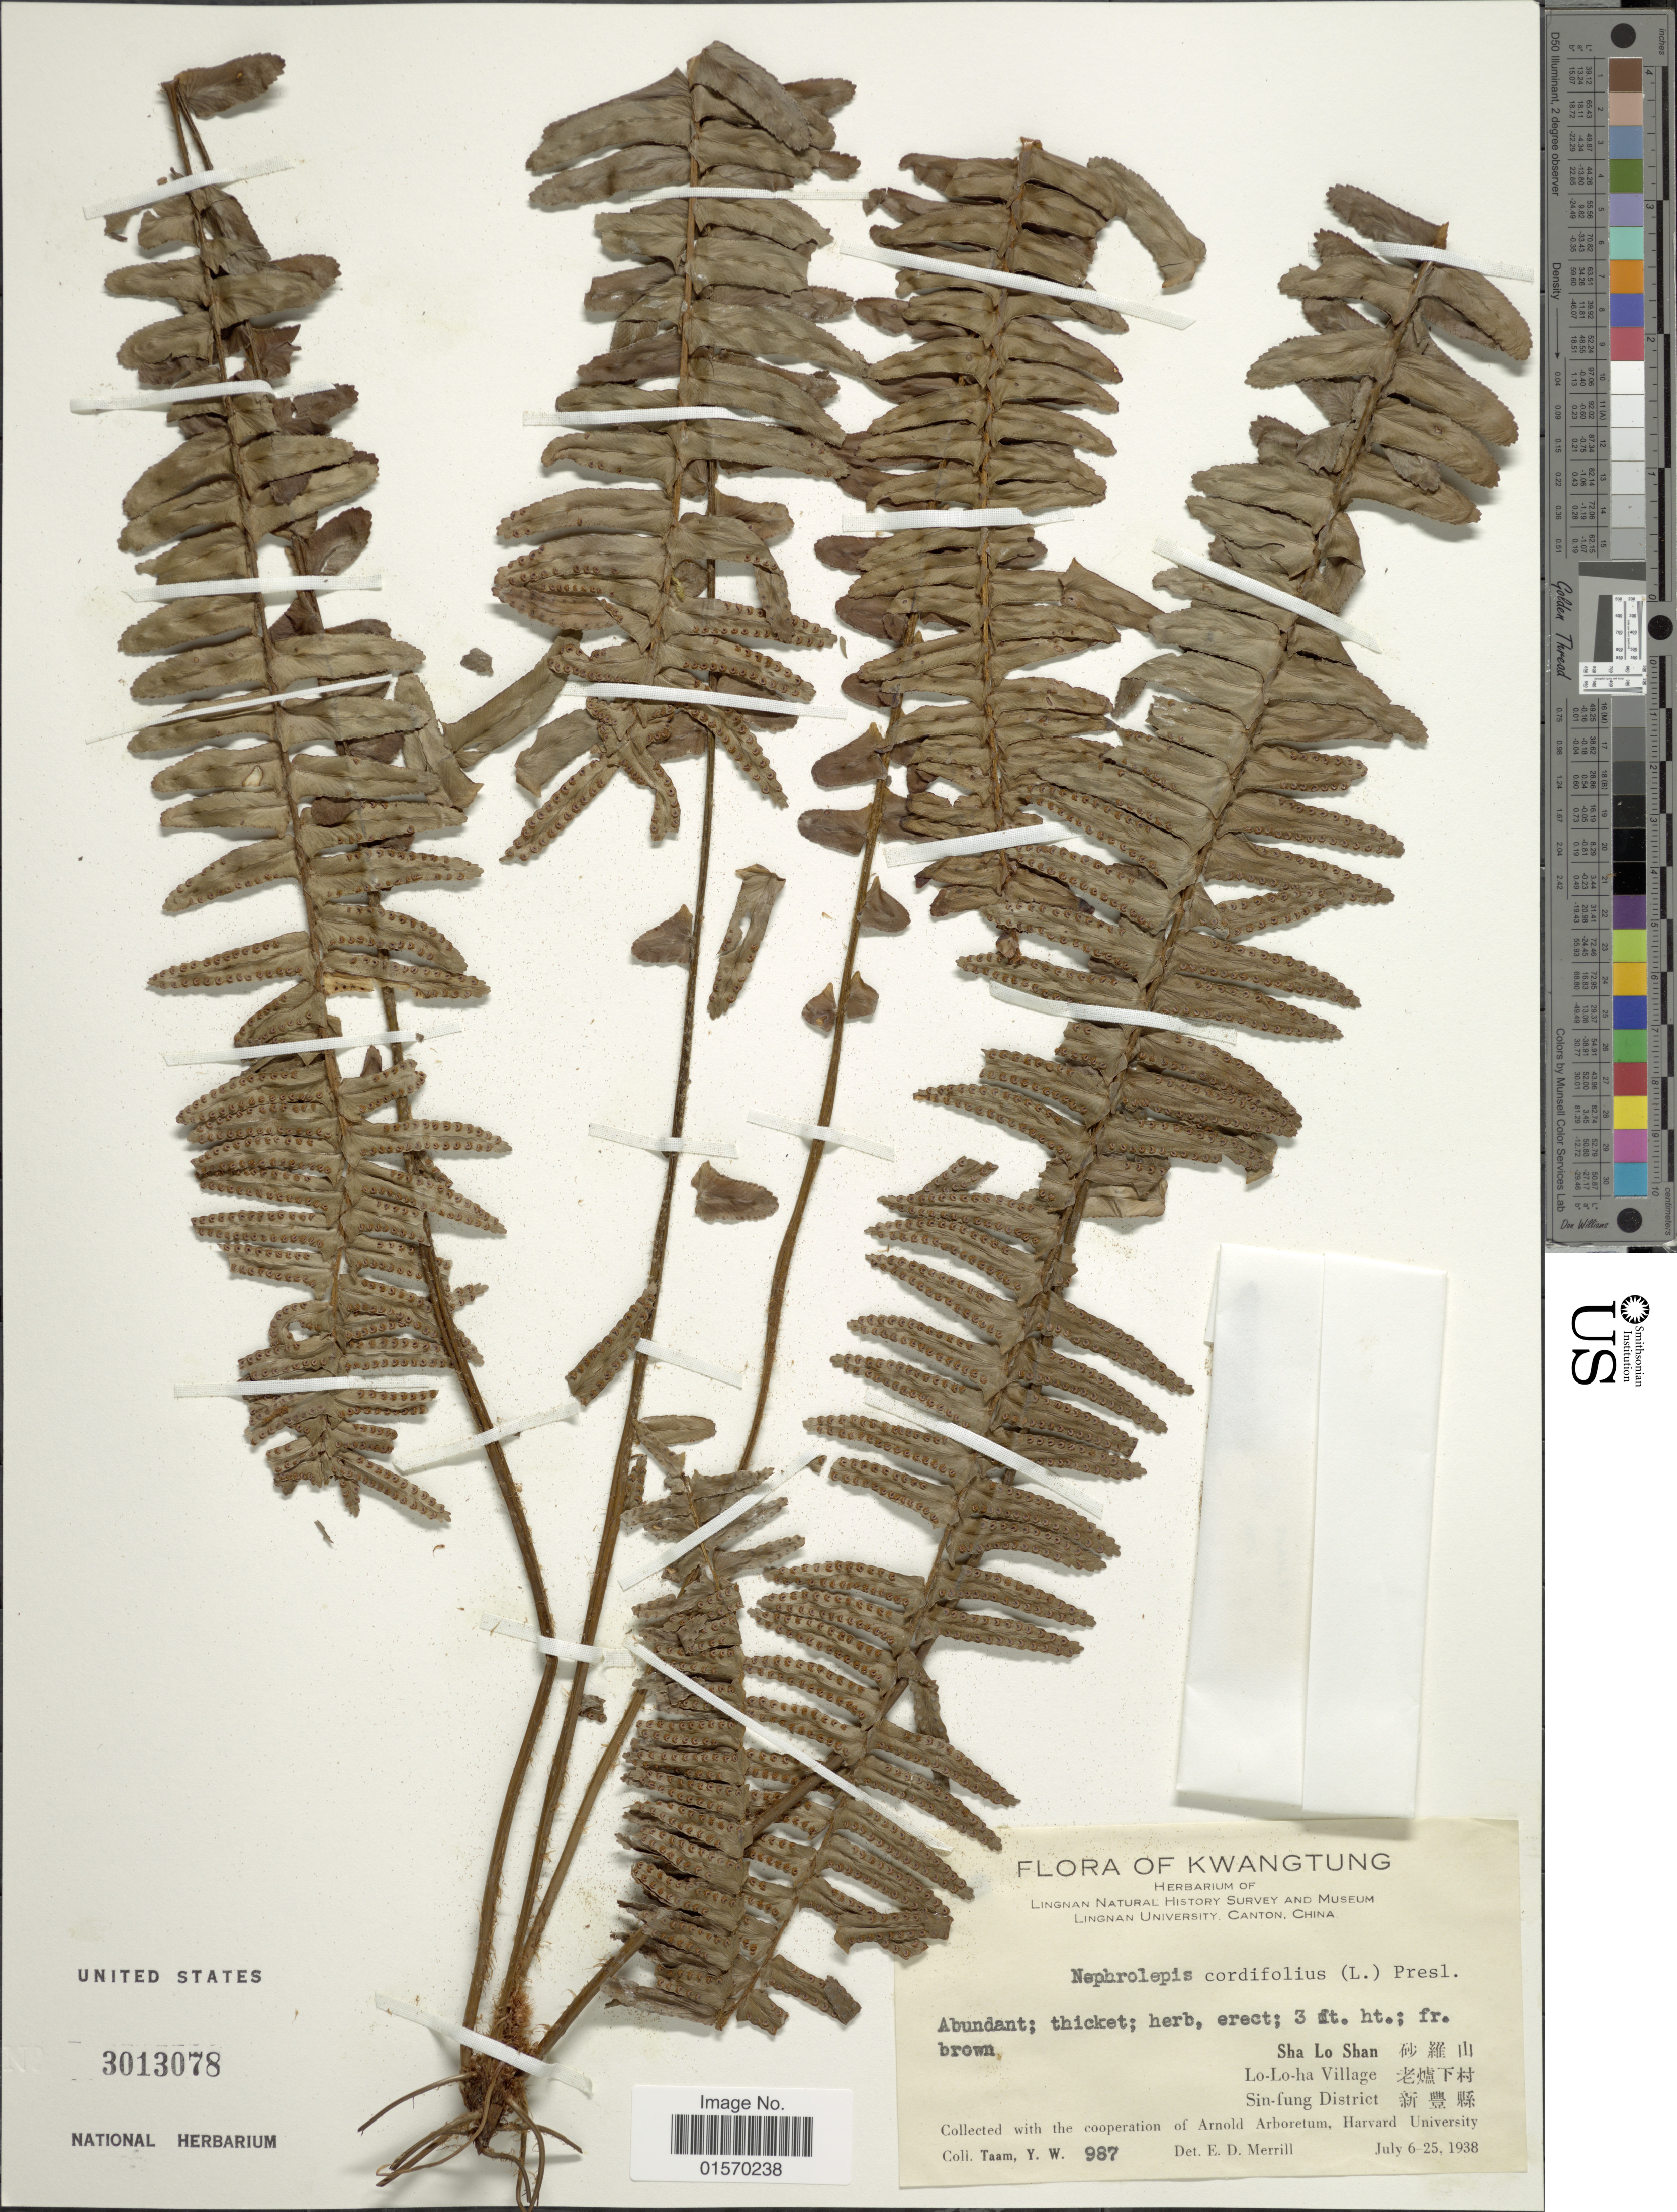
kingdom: Plantae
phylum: Tracheophyta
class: Polypodiopsida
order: Polypodiales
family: Nephrolepidaceae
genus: Nephrolepis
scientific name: Nephrolepis cordifolia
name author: (L.) C. Presl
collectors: Y. W. Taam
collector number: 987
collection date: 1938-07-06/1938-07-25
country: China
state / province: Guangdong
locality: Sha Lo Shan. Lo-Lo-ha Village. Sin-fung District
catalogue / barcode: US 3013078